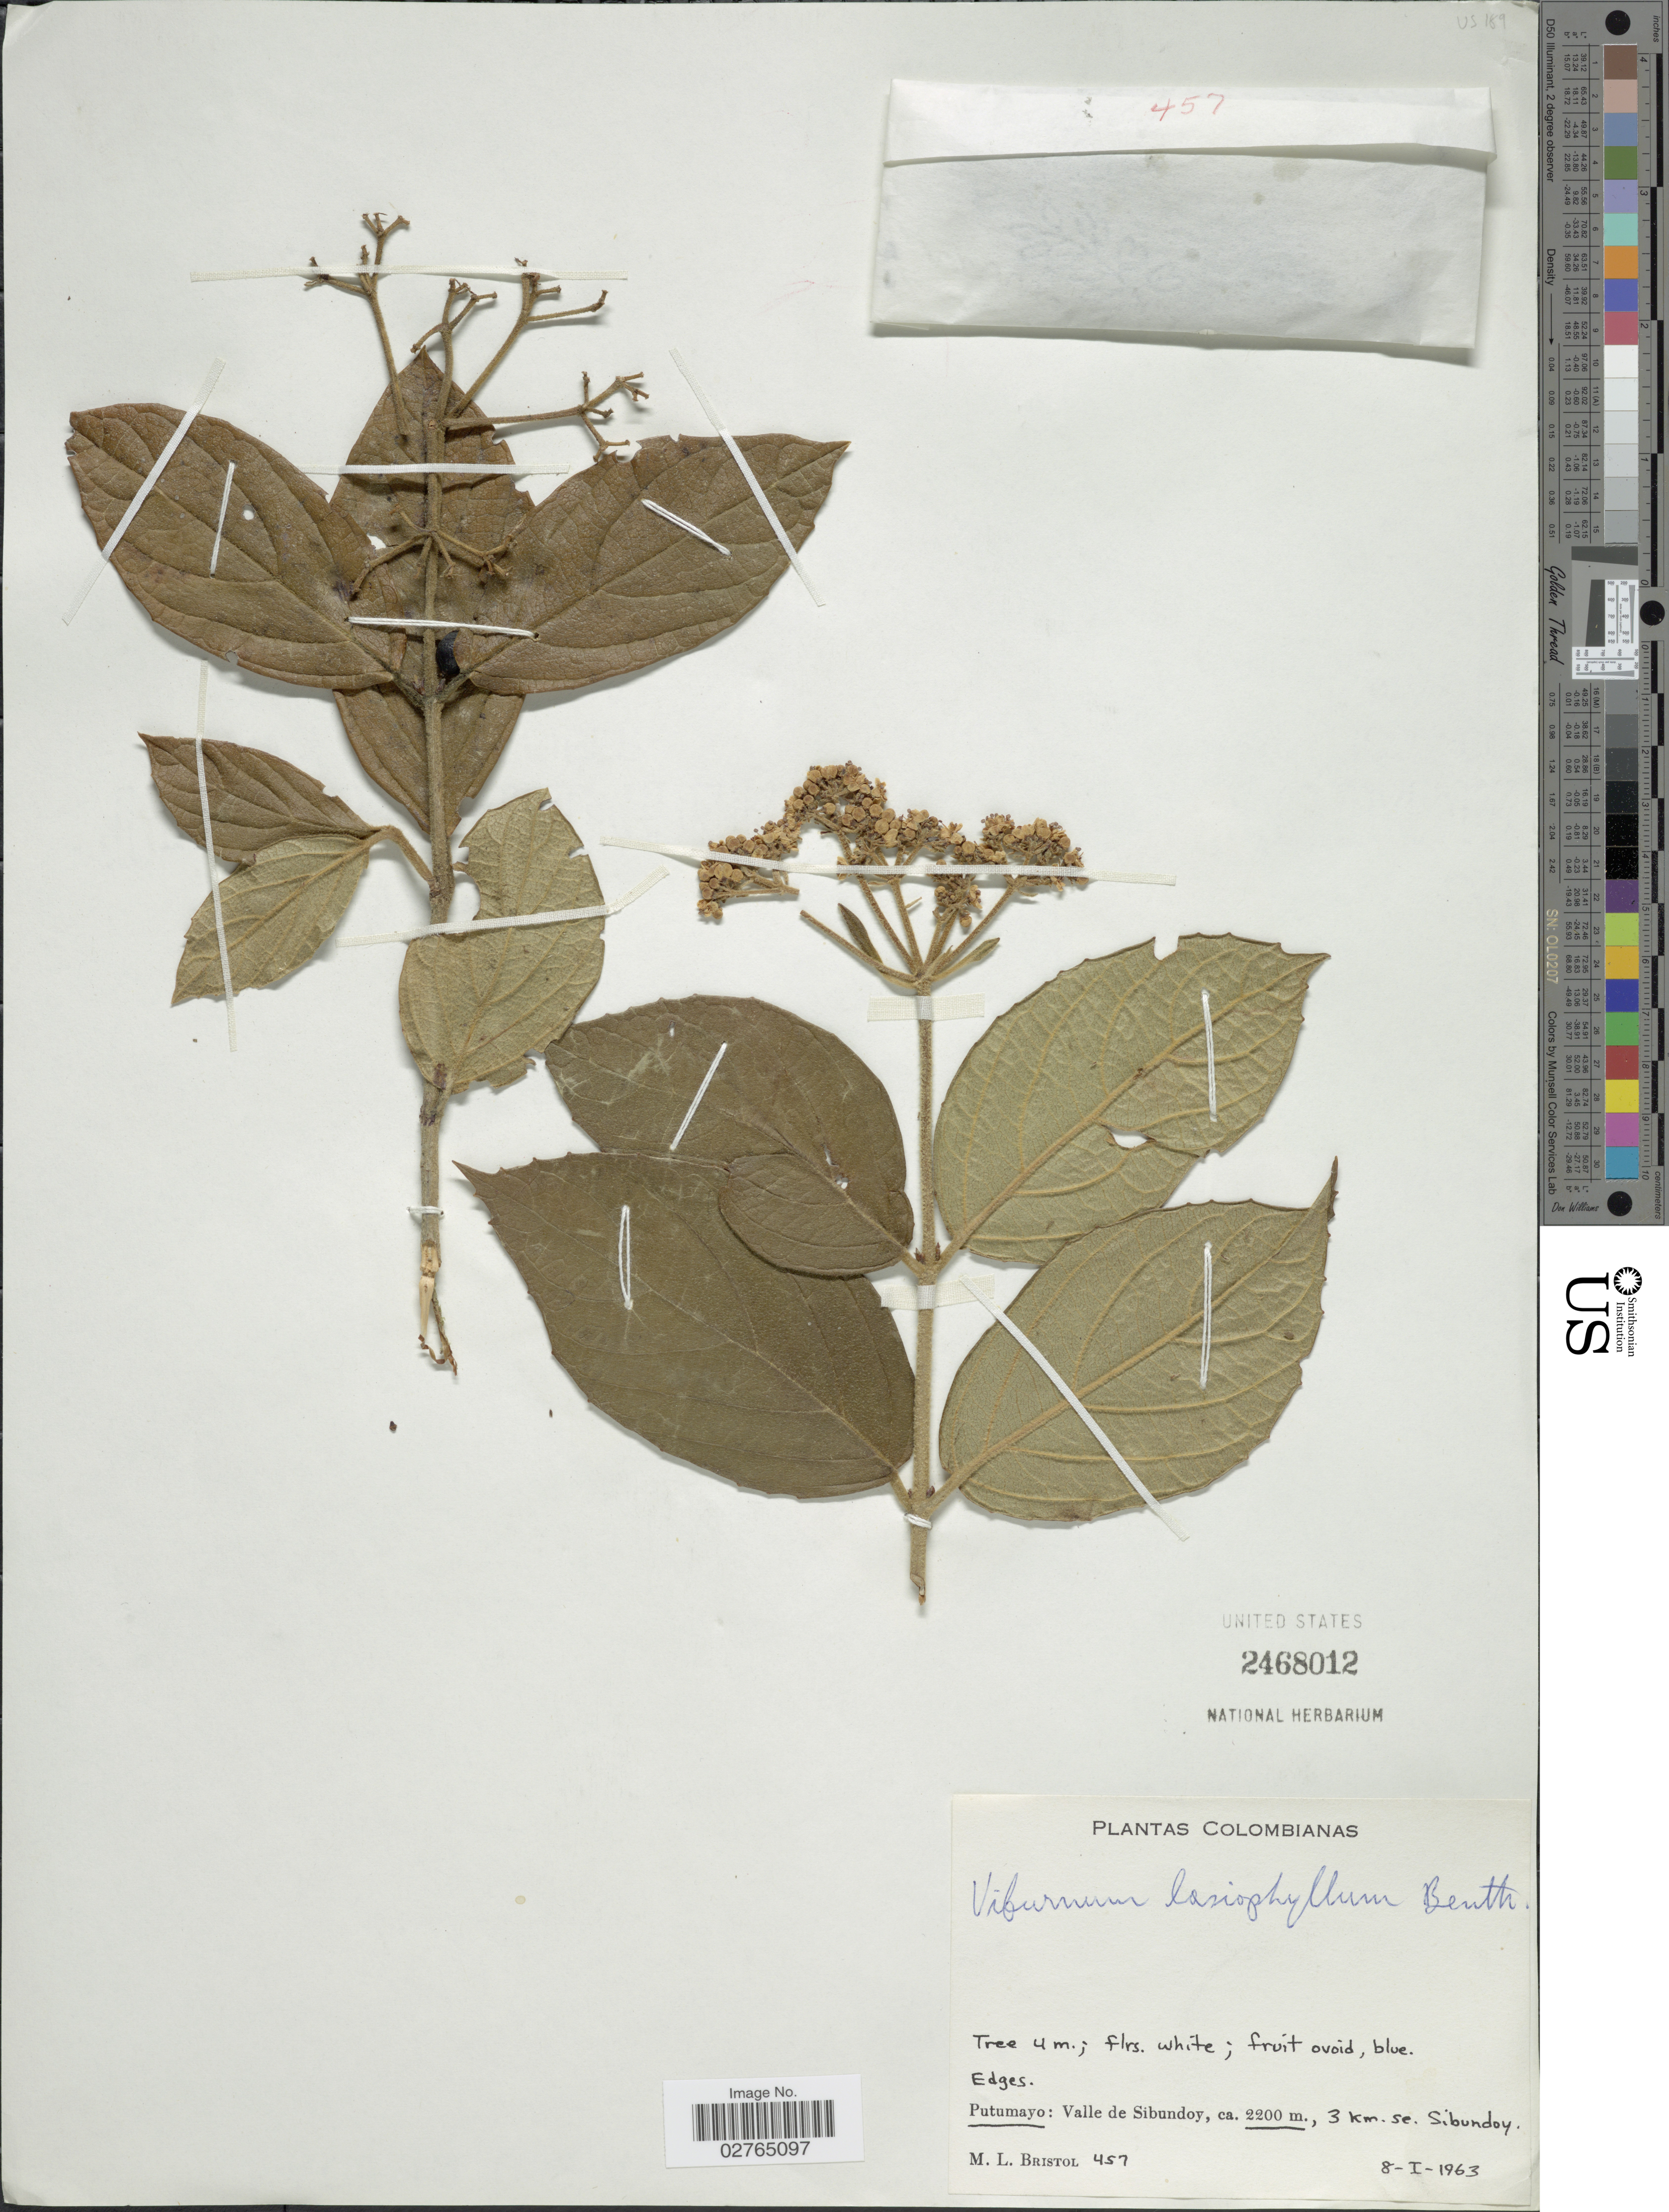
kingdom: Plantae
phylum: Tracheophyta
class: Magnoliopsida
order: Dipsacales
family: Viburnaceae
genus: Viburnum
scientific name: Viburnum lasiophyllum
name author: Benth.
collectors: M. L. Bristol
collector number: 457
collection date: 1963-01-08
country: Colombia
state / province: Putumayo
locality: Valle de Sibundoy, 3 Km. SE. Sibundoy.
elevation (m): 2200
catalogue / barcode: US 2468012